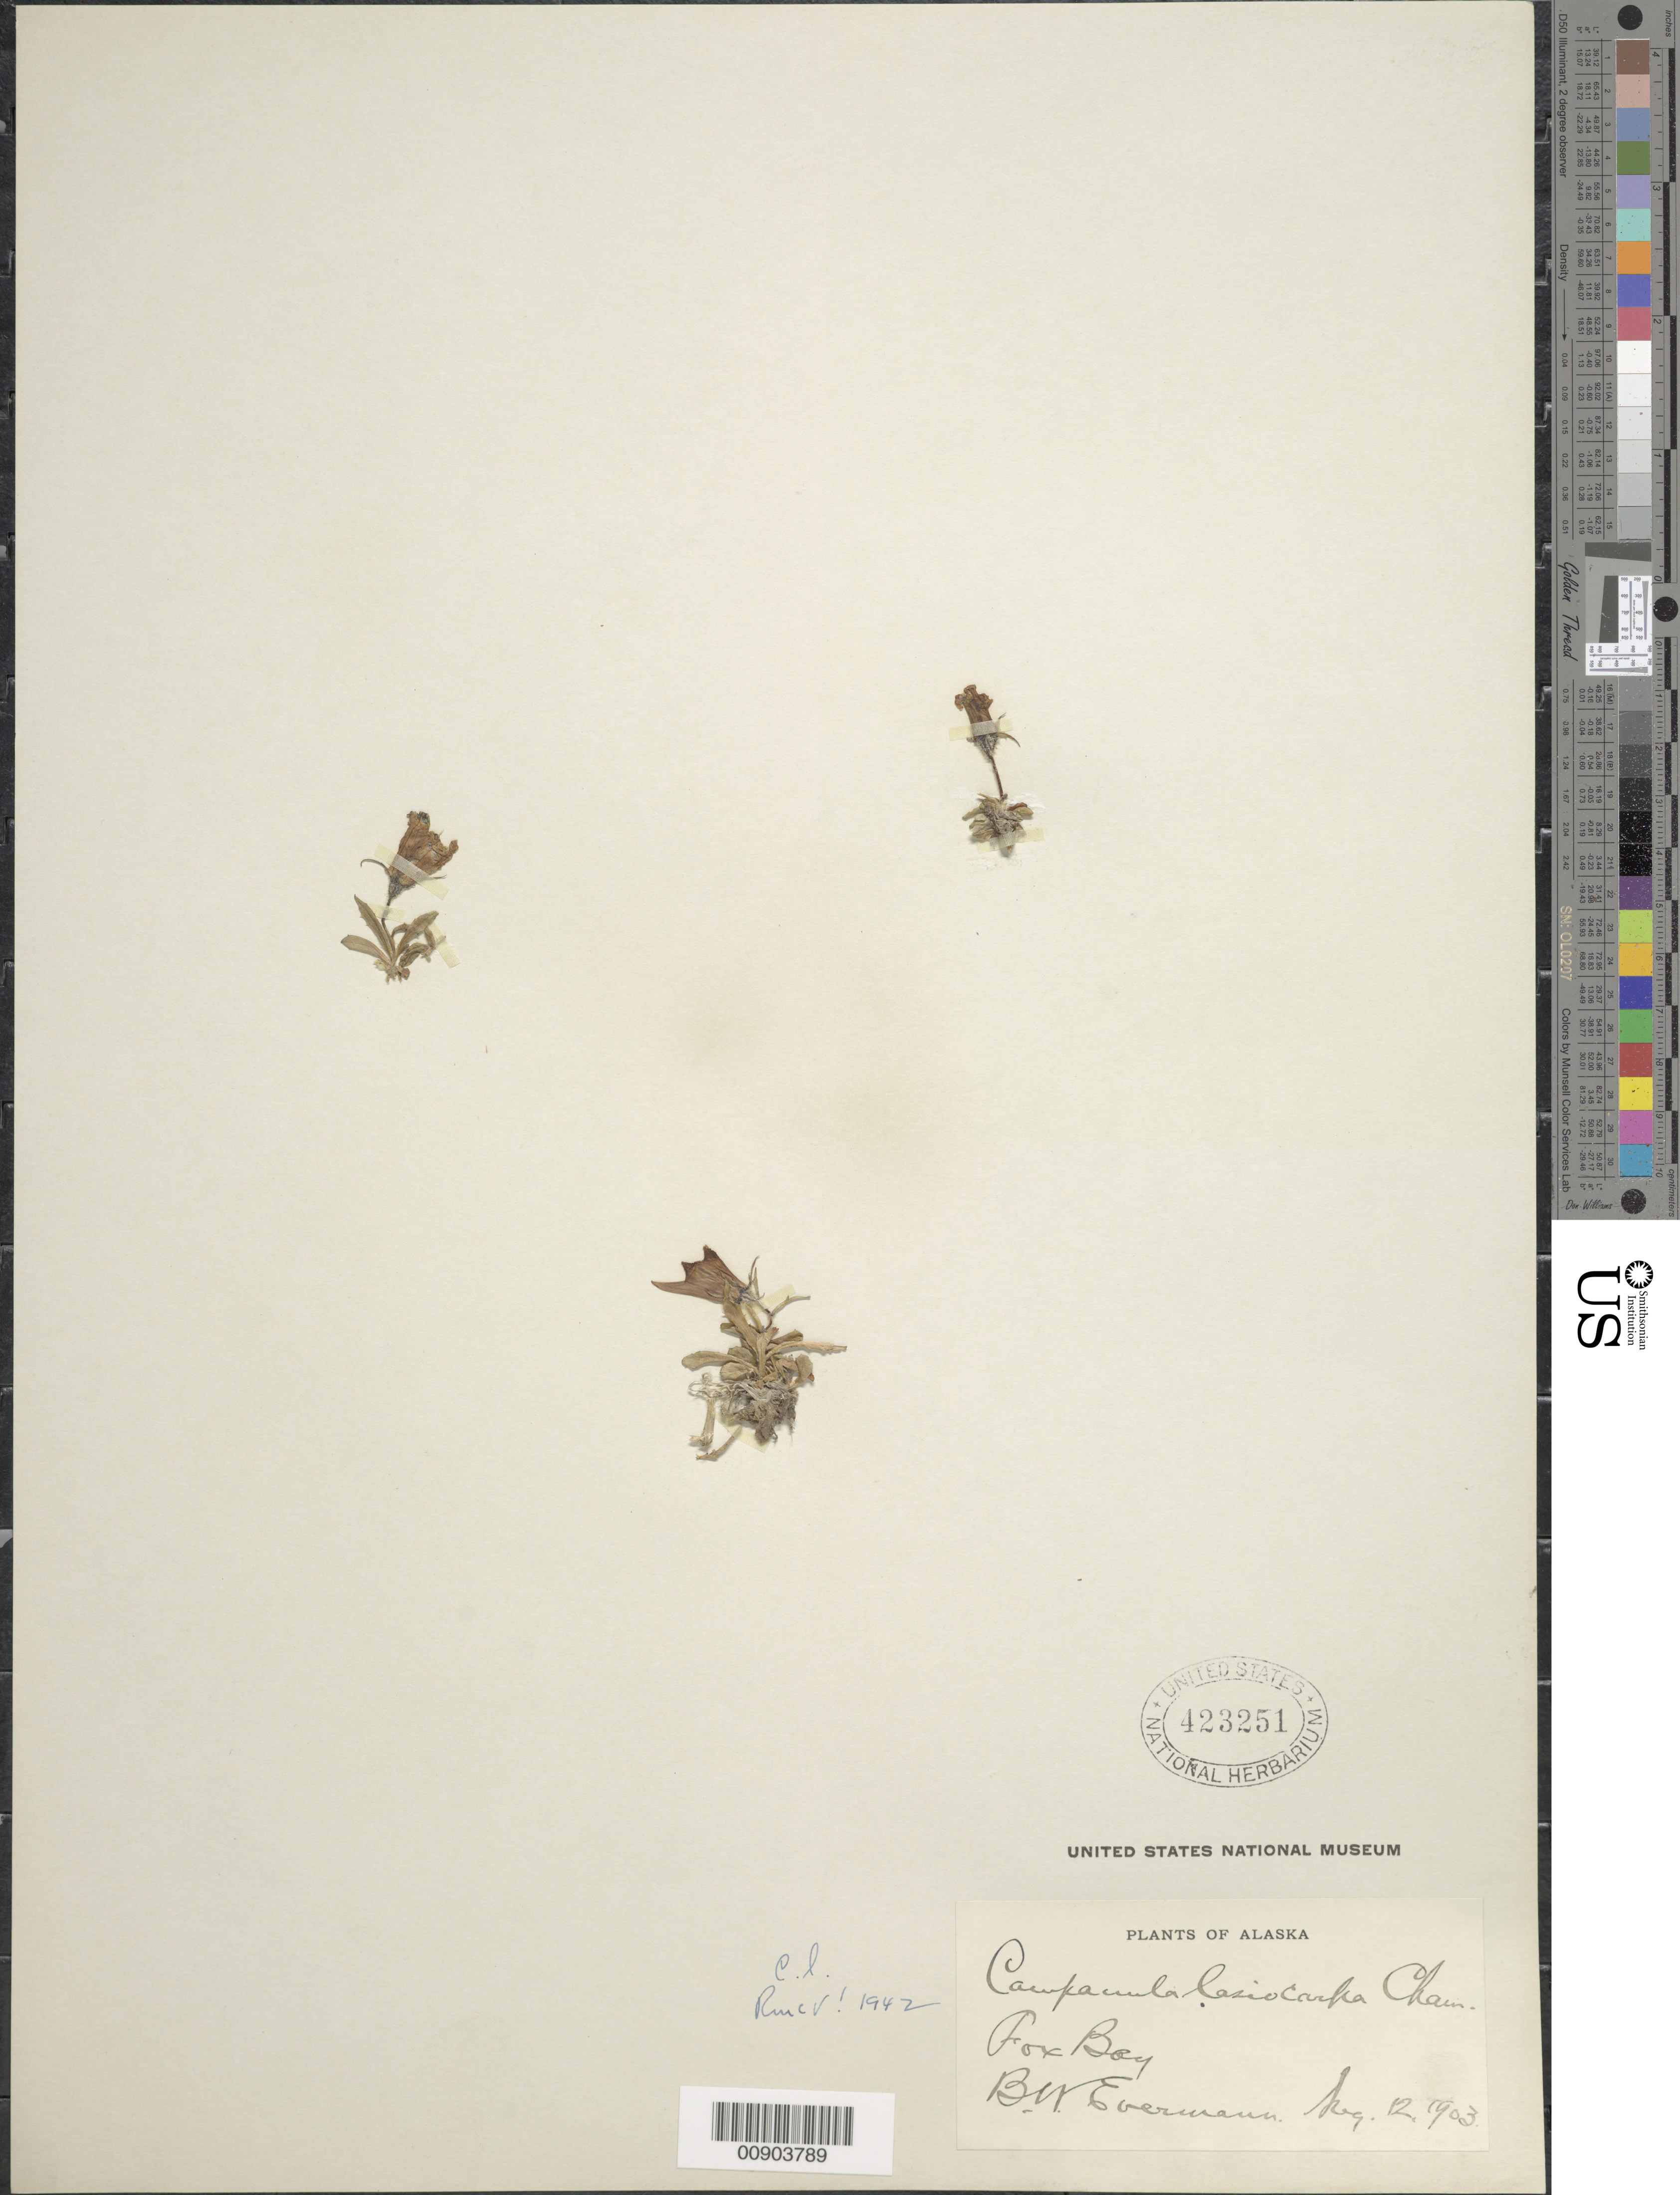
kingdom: Plantae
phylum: Tracheophyta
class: Magnoliopsida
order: Asterales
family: Campanulaceae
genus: Campanula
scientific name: Campanula lasiocarpa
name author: Cham.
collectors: B. W. Evermann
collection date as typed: Aug. 12, 1903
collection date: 1903-08-12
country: United States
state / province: Alaska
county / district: Bristol Bay Borough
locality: Fox Bay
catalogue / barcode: US 423251